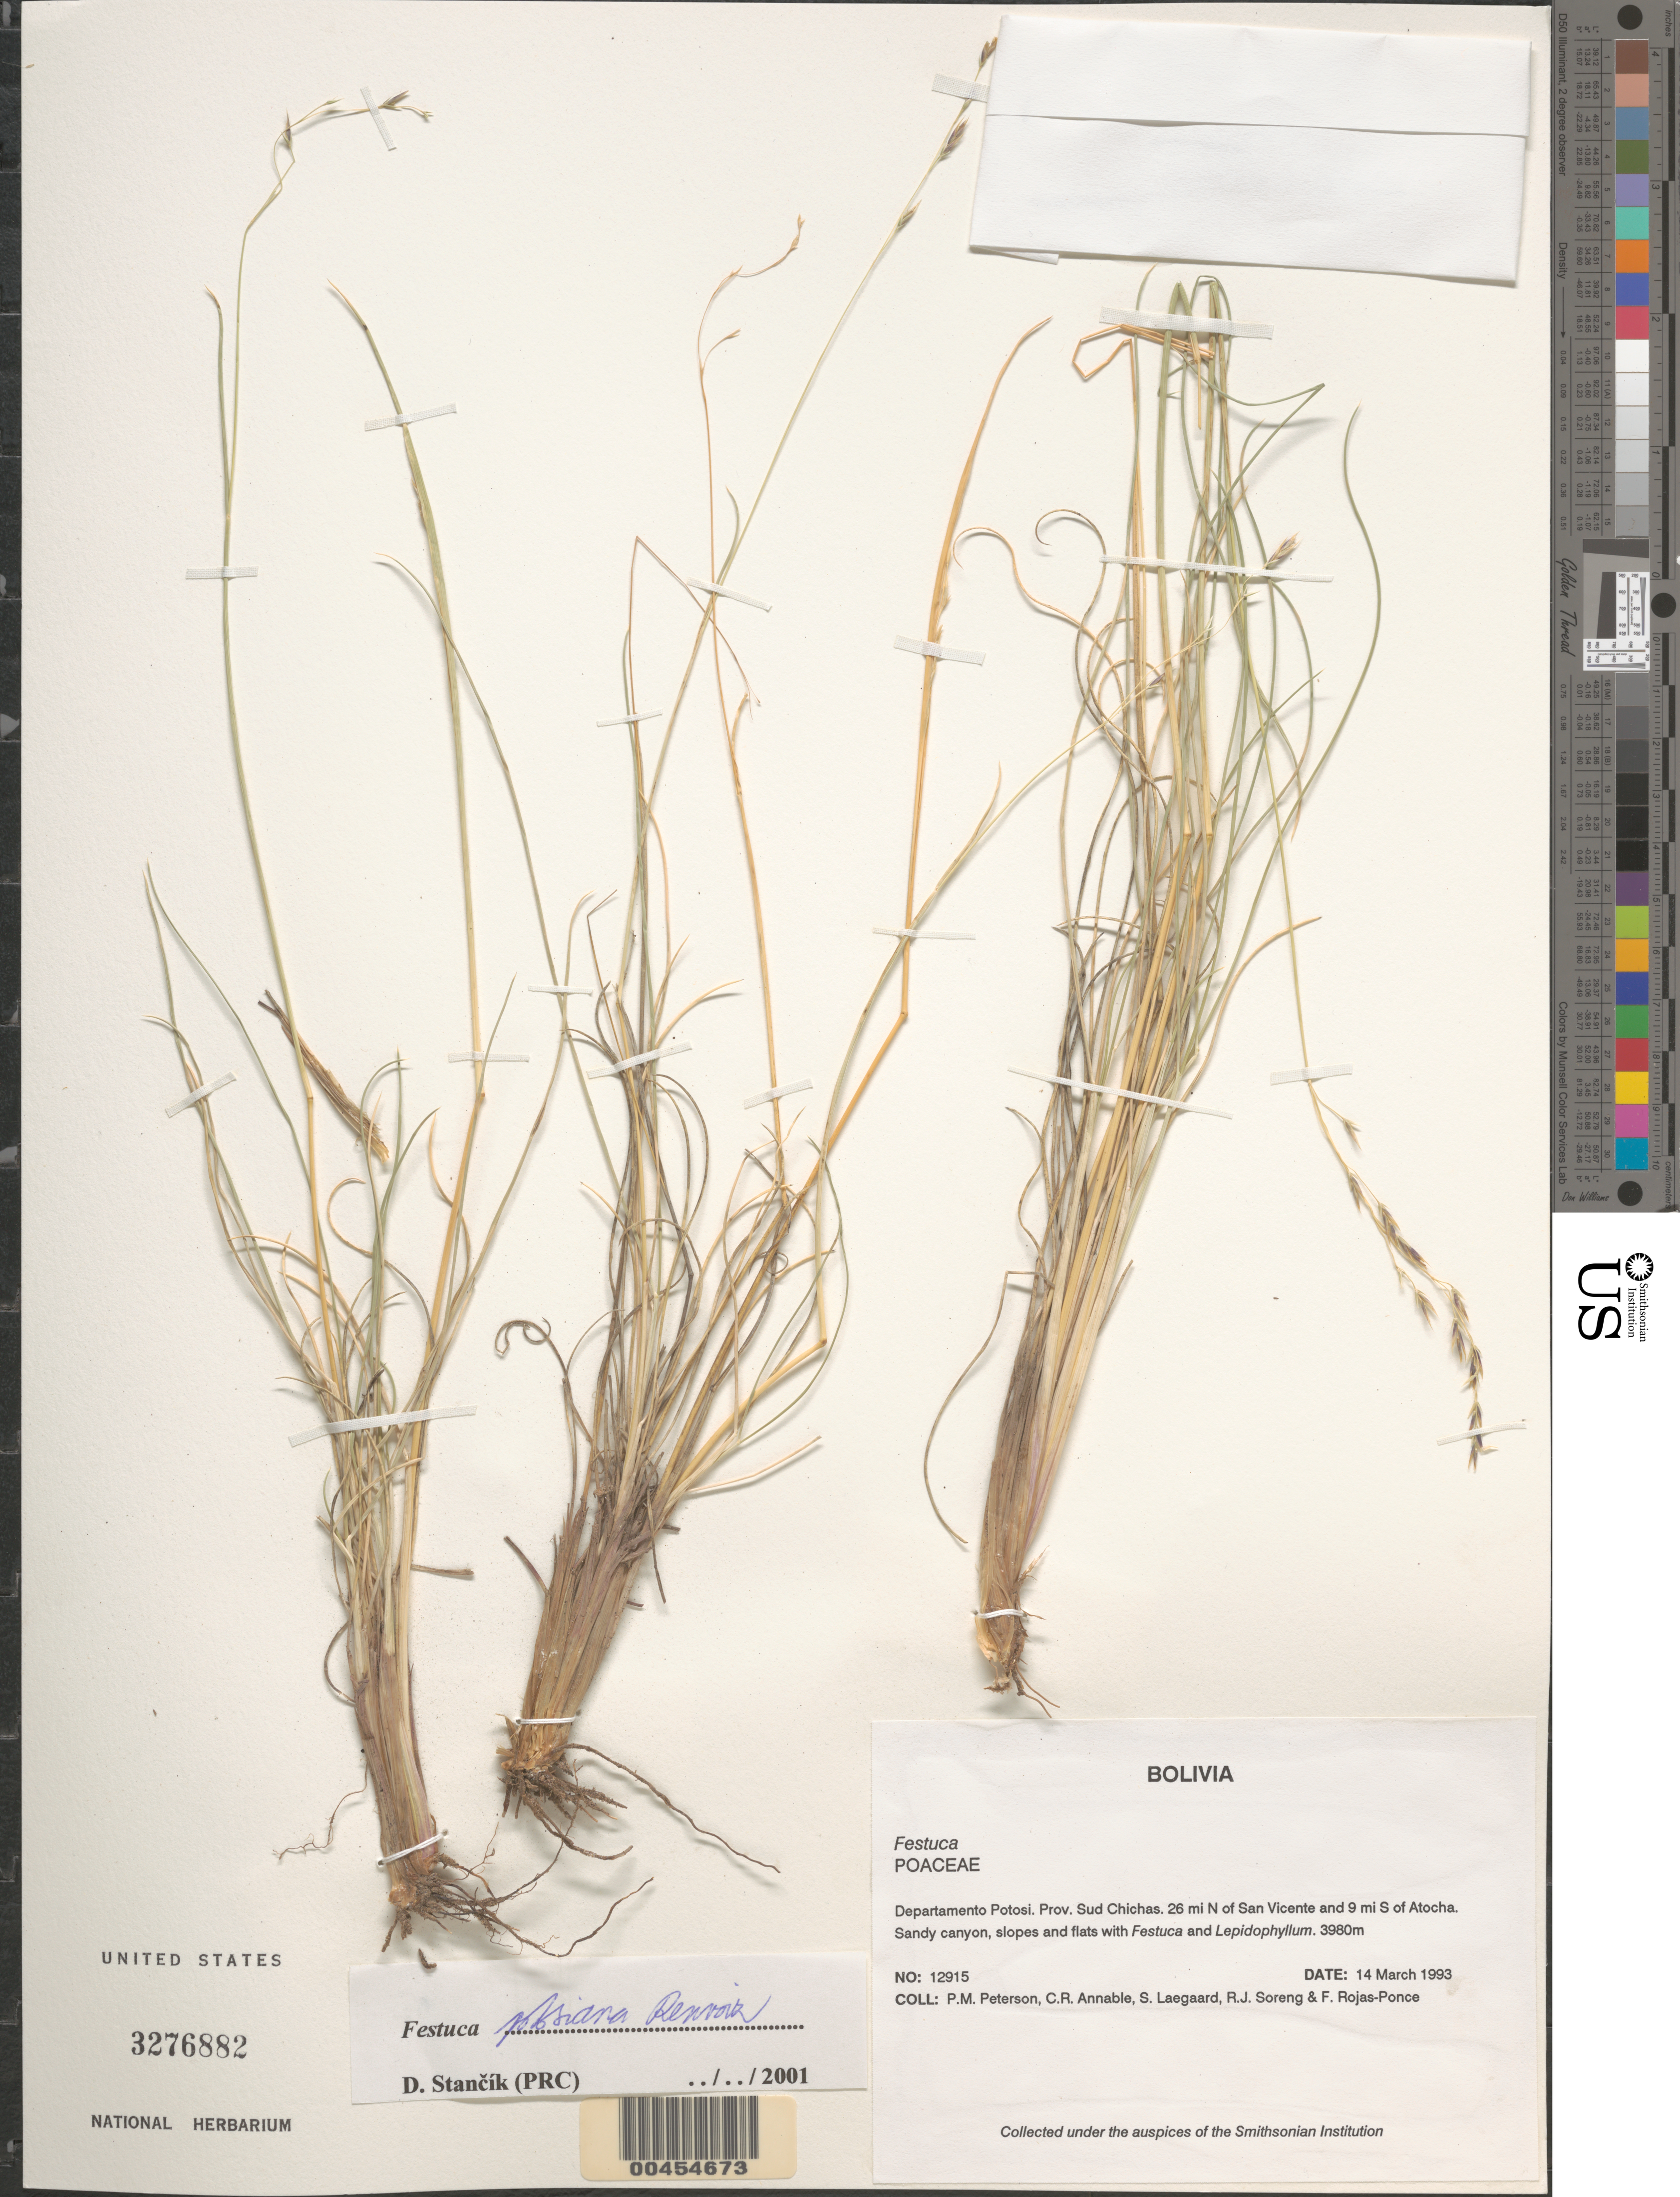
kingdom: Plantae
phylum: Tracheophyta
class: Liliopsida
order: Poales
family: Poaceae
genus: Festuca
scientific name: Festuca sp.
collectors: P. M. Peterson, C. R. Annable, S. Lægaard, R. J. Soreng & F. Rojas-Ponce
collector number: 12915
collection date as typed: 14 Mar 1993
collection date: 1993-03-14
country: Bolivia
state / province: Potosí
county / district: Sud Chichas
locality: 26 mi N of San Vicente and 9 mi S of Atocha.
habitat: Sandy canyon, slopes and flats with Festuca and Lepidophyllum.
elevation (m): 3980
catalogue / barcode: US 3276882